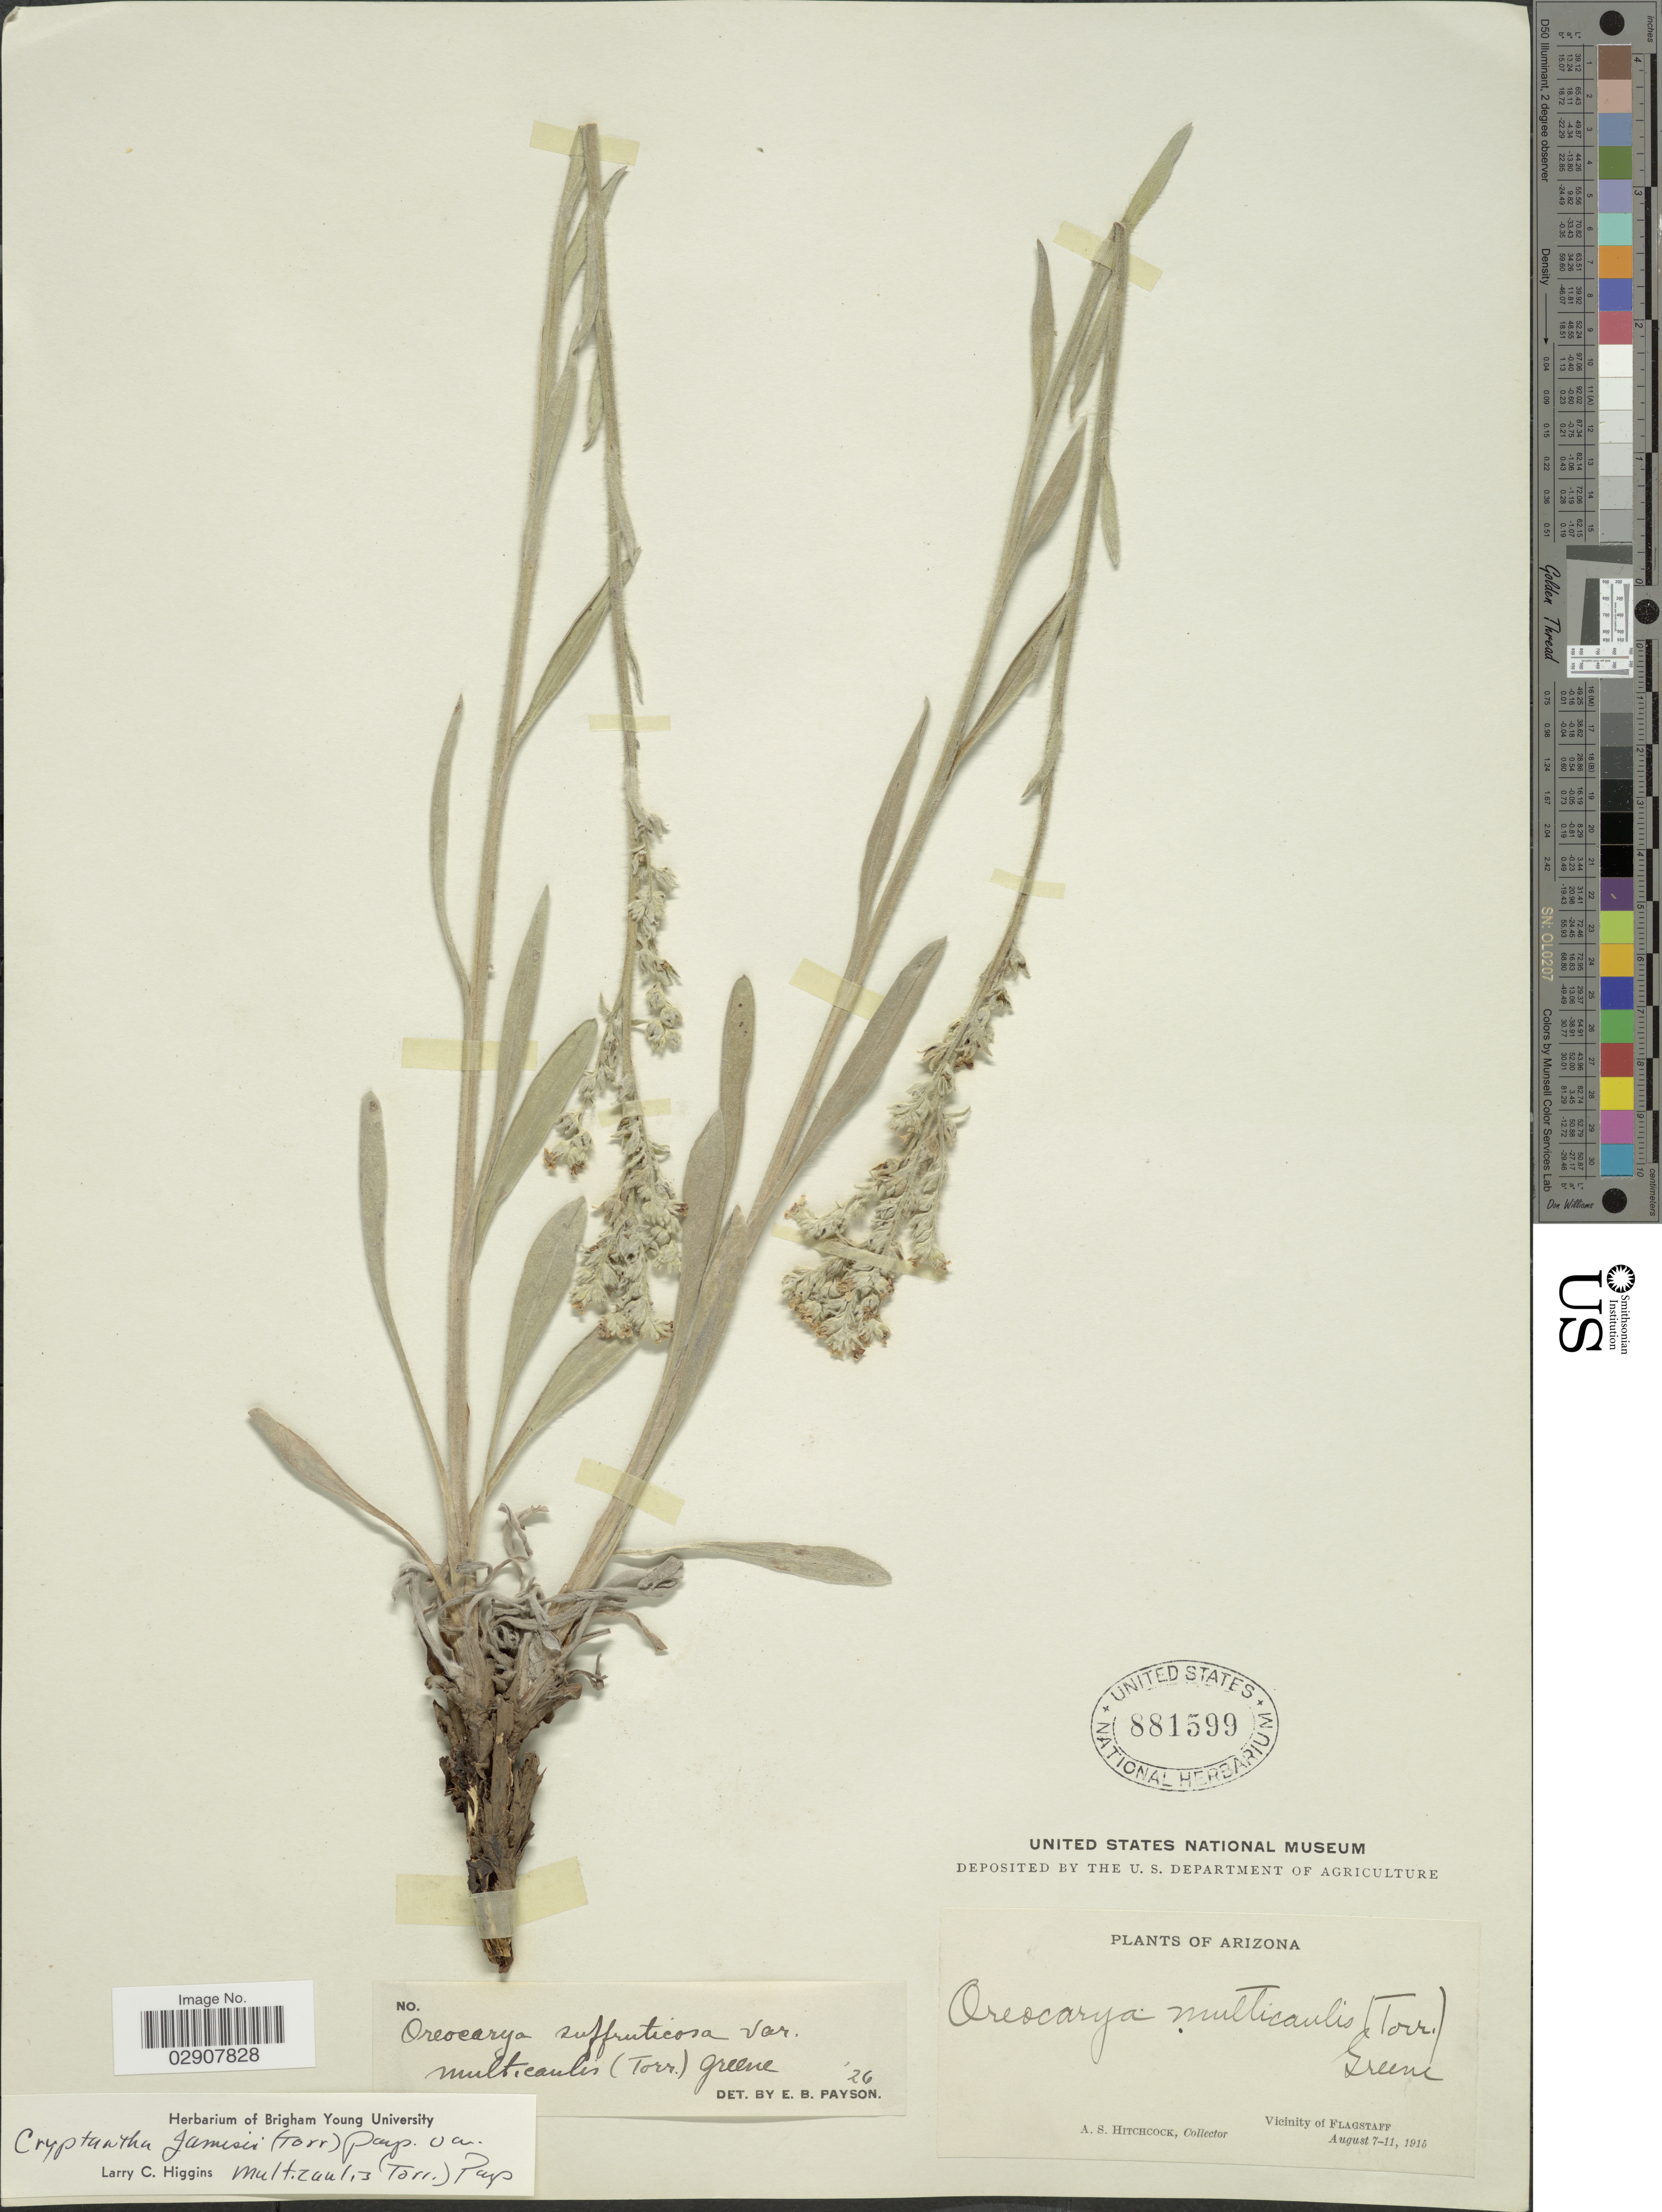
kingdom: Plantae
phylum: Tracheophyta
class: Magnoliopsida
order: Boraginales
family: Boraginaceae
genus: Cryptantha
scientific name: Cryptantha jamesii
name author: (Torr.) Payson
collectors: A. S. Hitchcock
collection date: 1915-08-07/1915-08-11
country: United States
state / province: Arizona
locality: Vicinity of Flagstaff. Arizona.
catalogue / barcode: US 881599